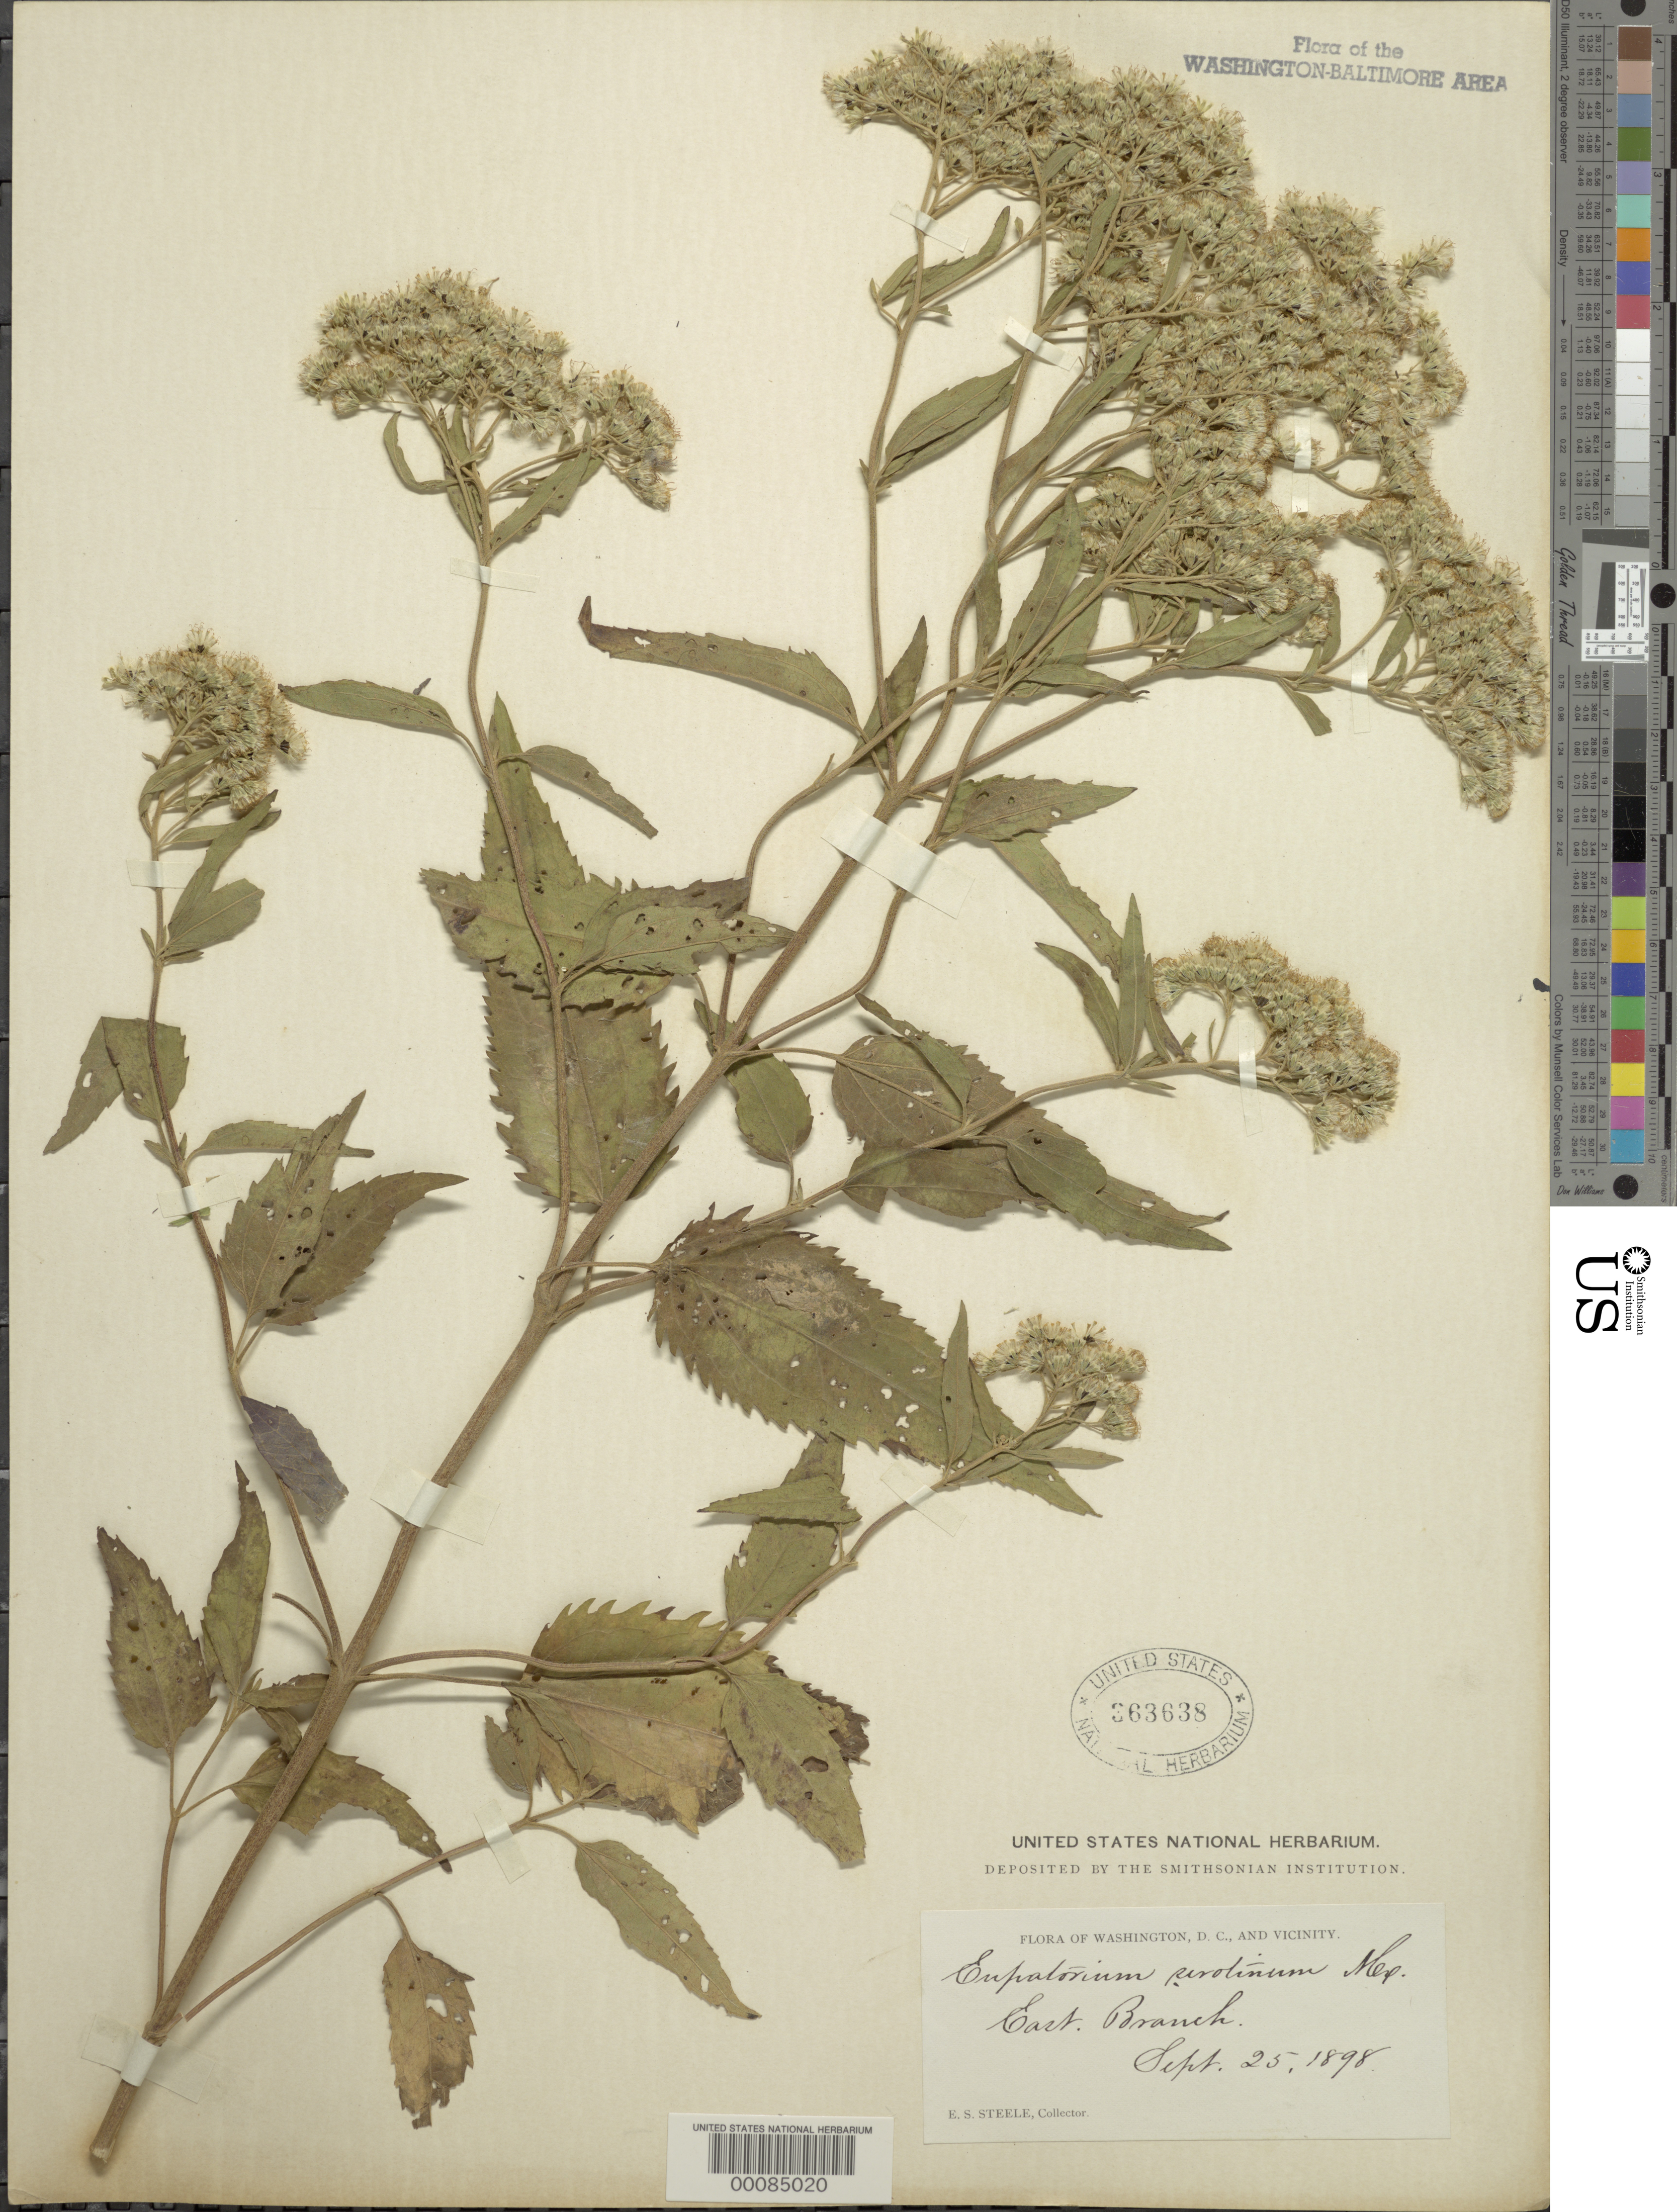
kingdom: Plantae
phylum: Tracheophyta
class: Magnoliopsida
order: Asterales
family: Asteraceae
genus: Eupatorium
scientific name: Eupatorium serotinum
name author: Michx.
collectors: E. Steele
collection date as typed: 25 Sep 1898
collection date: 1898-09-25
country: United States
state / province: District of Columbia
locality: East Branch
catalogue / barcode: US 363638